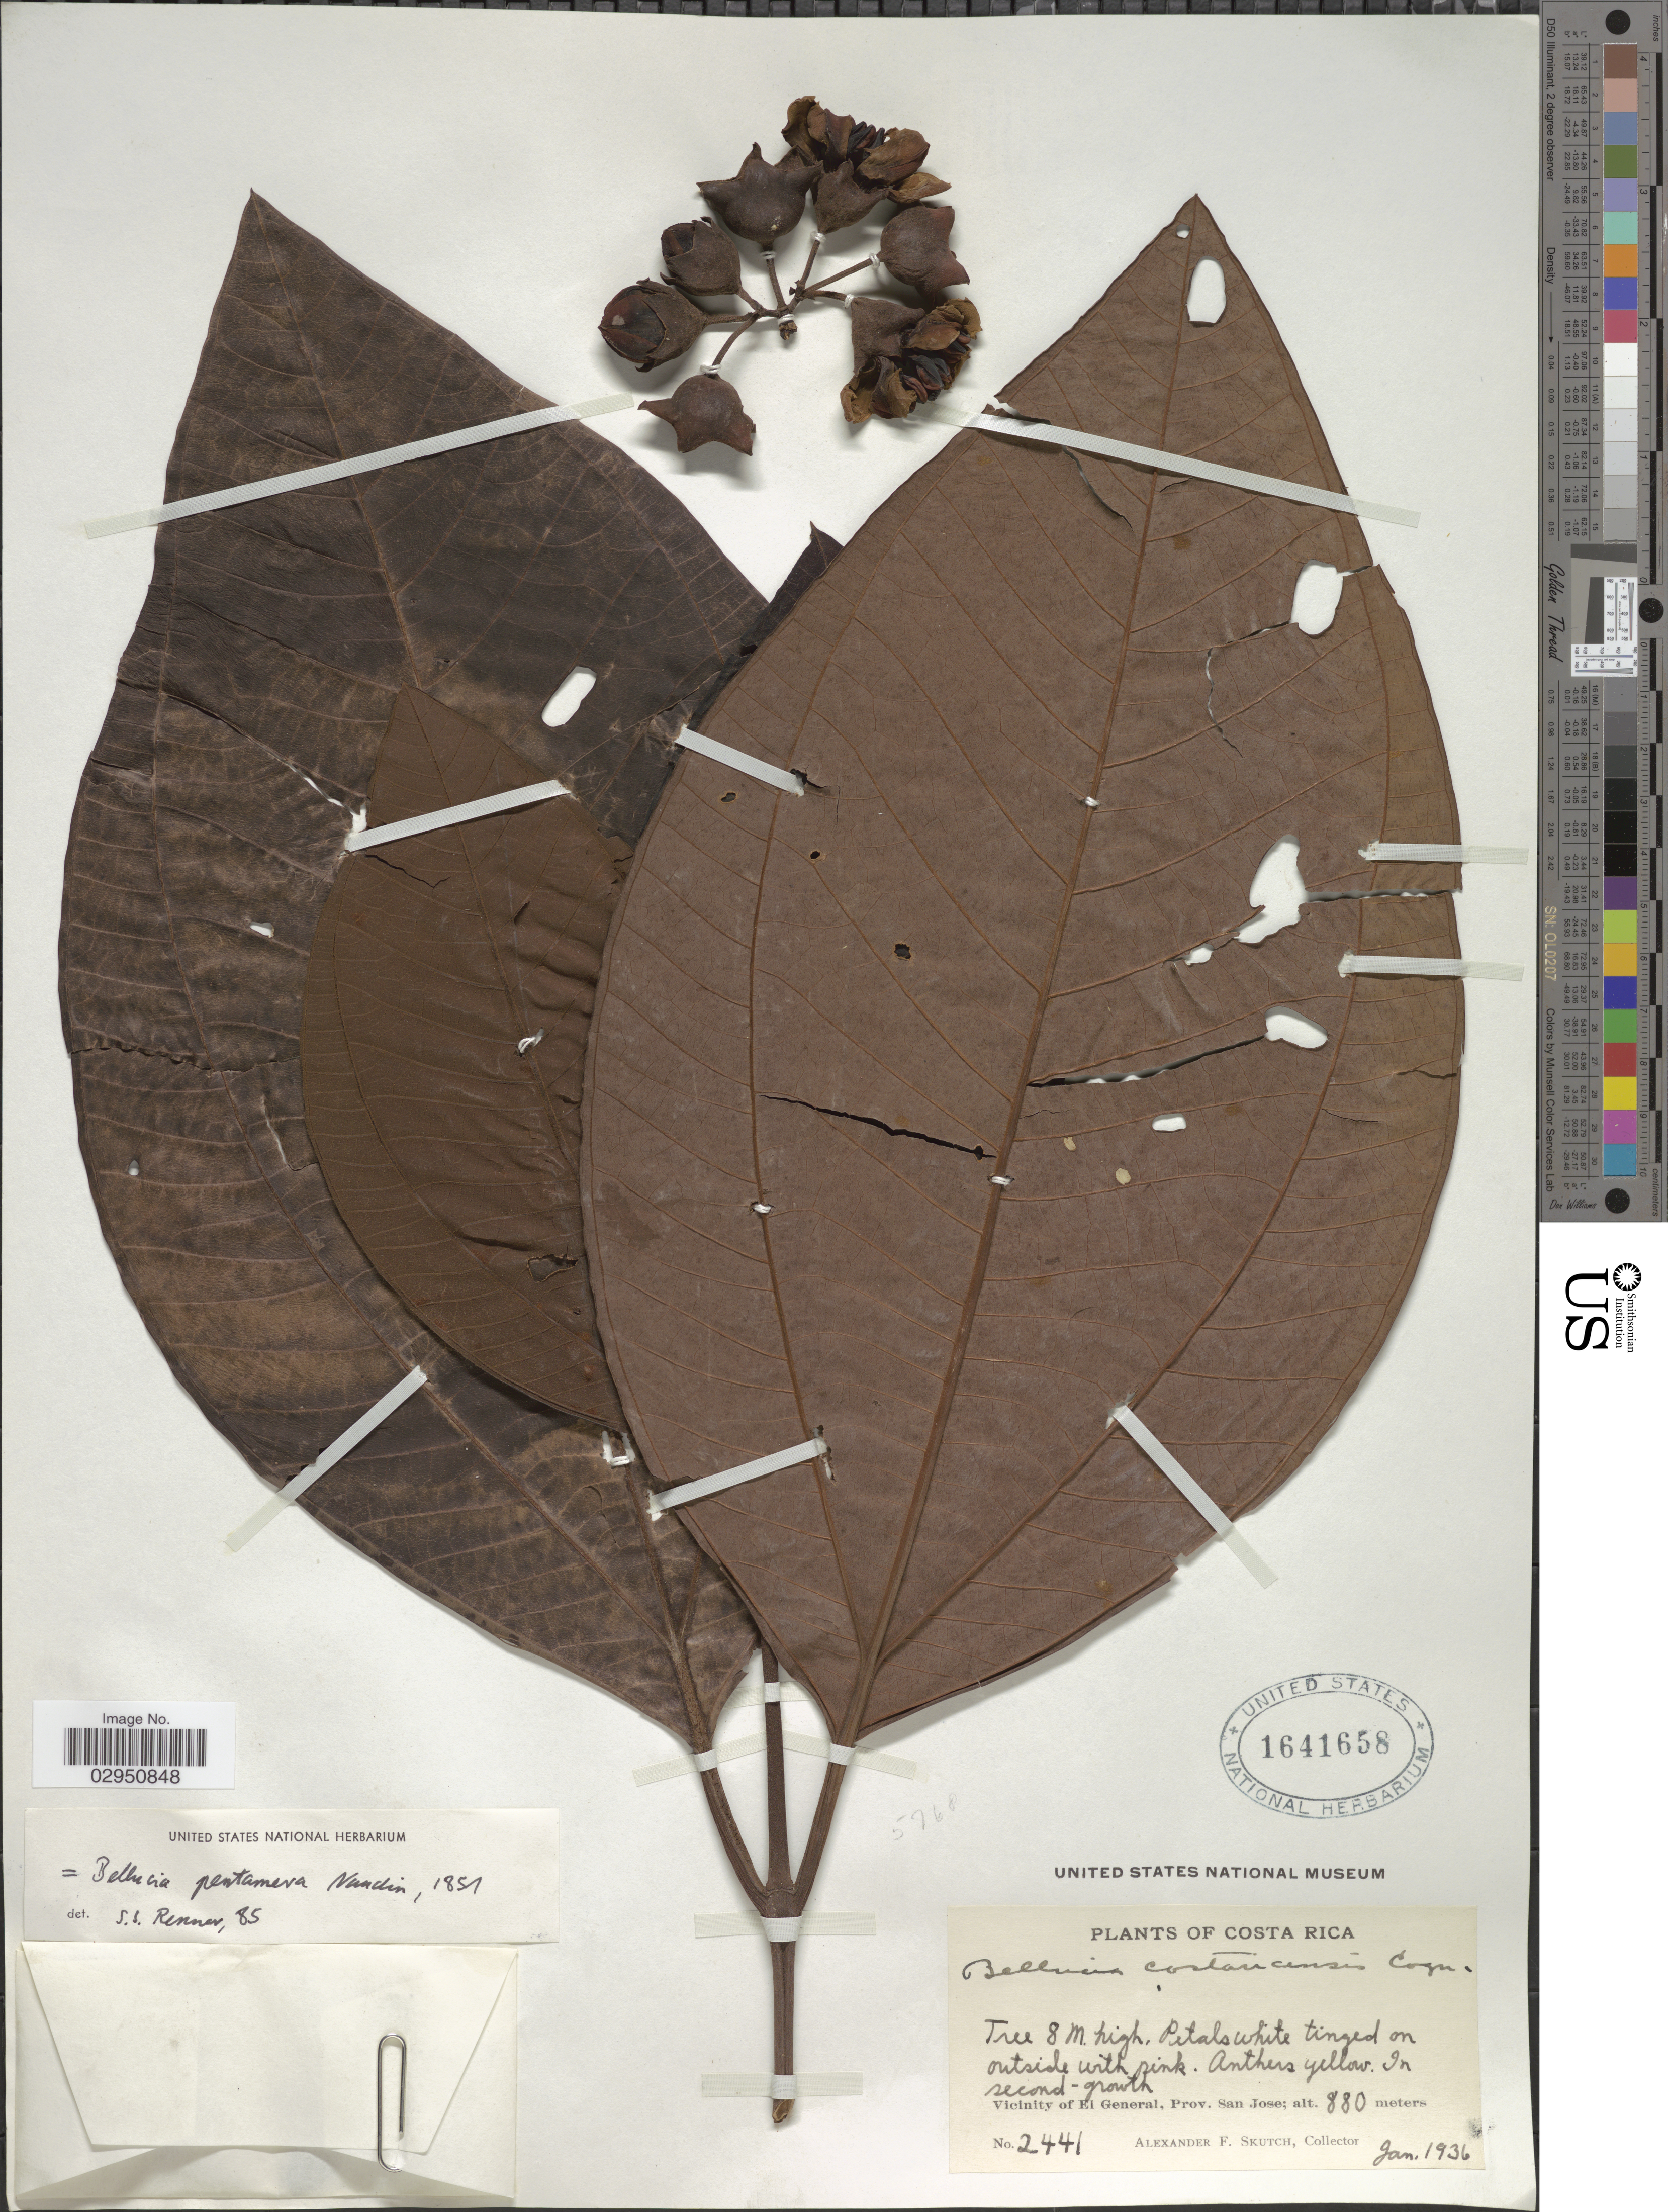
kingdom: Plantae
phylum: Tracheophyta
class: Magnoliopsida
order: Myrtales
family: Melastomataceae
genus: Bellucia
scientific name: Bellucia pentamera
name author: Naudin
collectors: A. F. Skutch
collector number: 2441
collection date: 1936-01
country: Costa Rica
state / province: San José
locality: Vicinity of El General, Prov. San Jose.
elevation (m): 880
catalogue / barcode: US 1641658